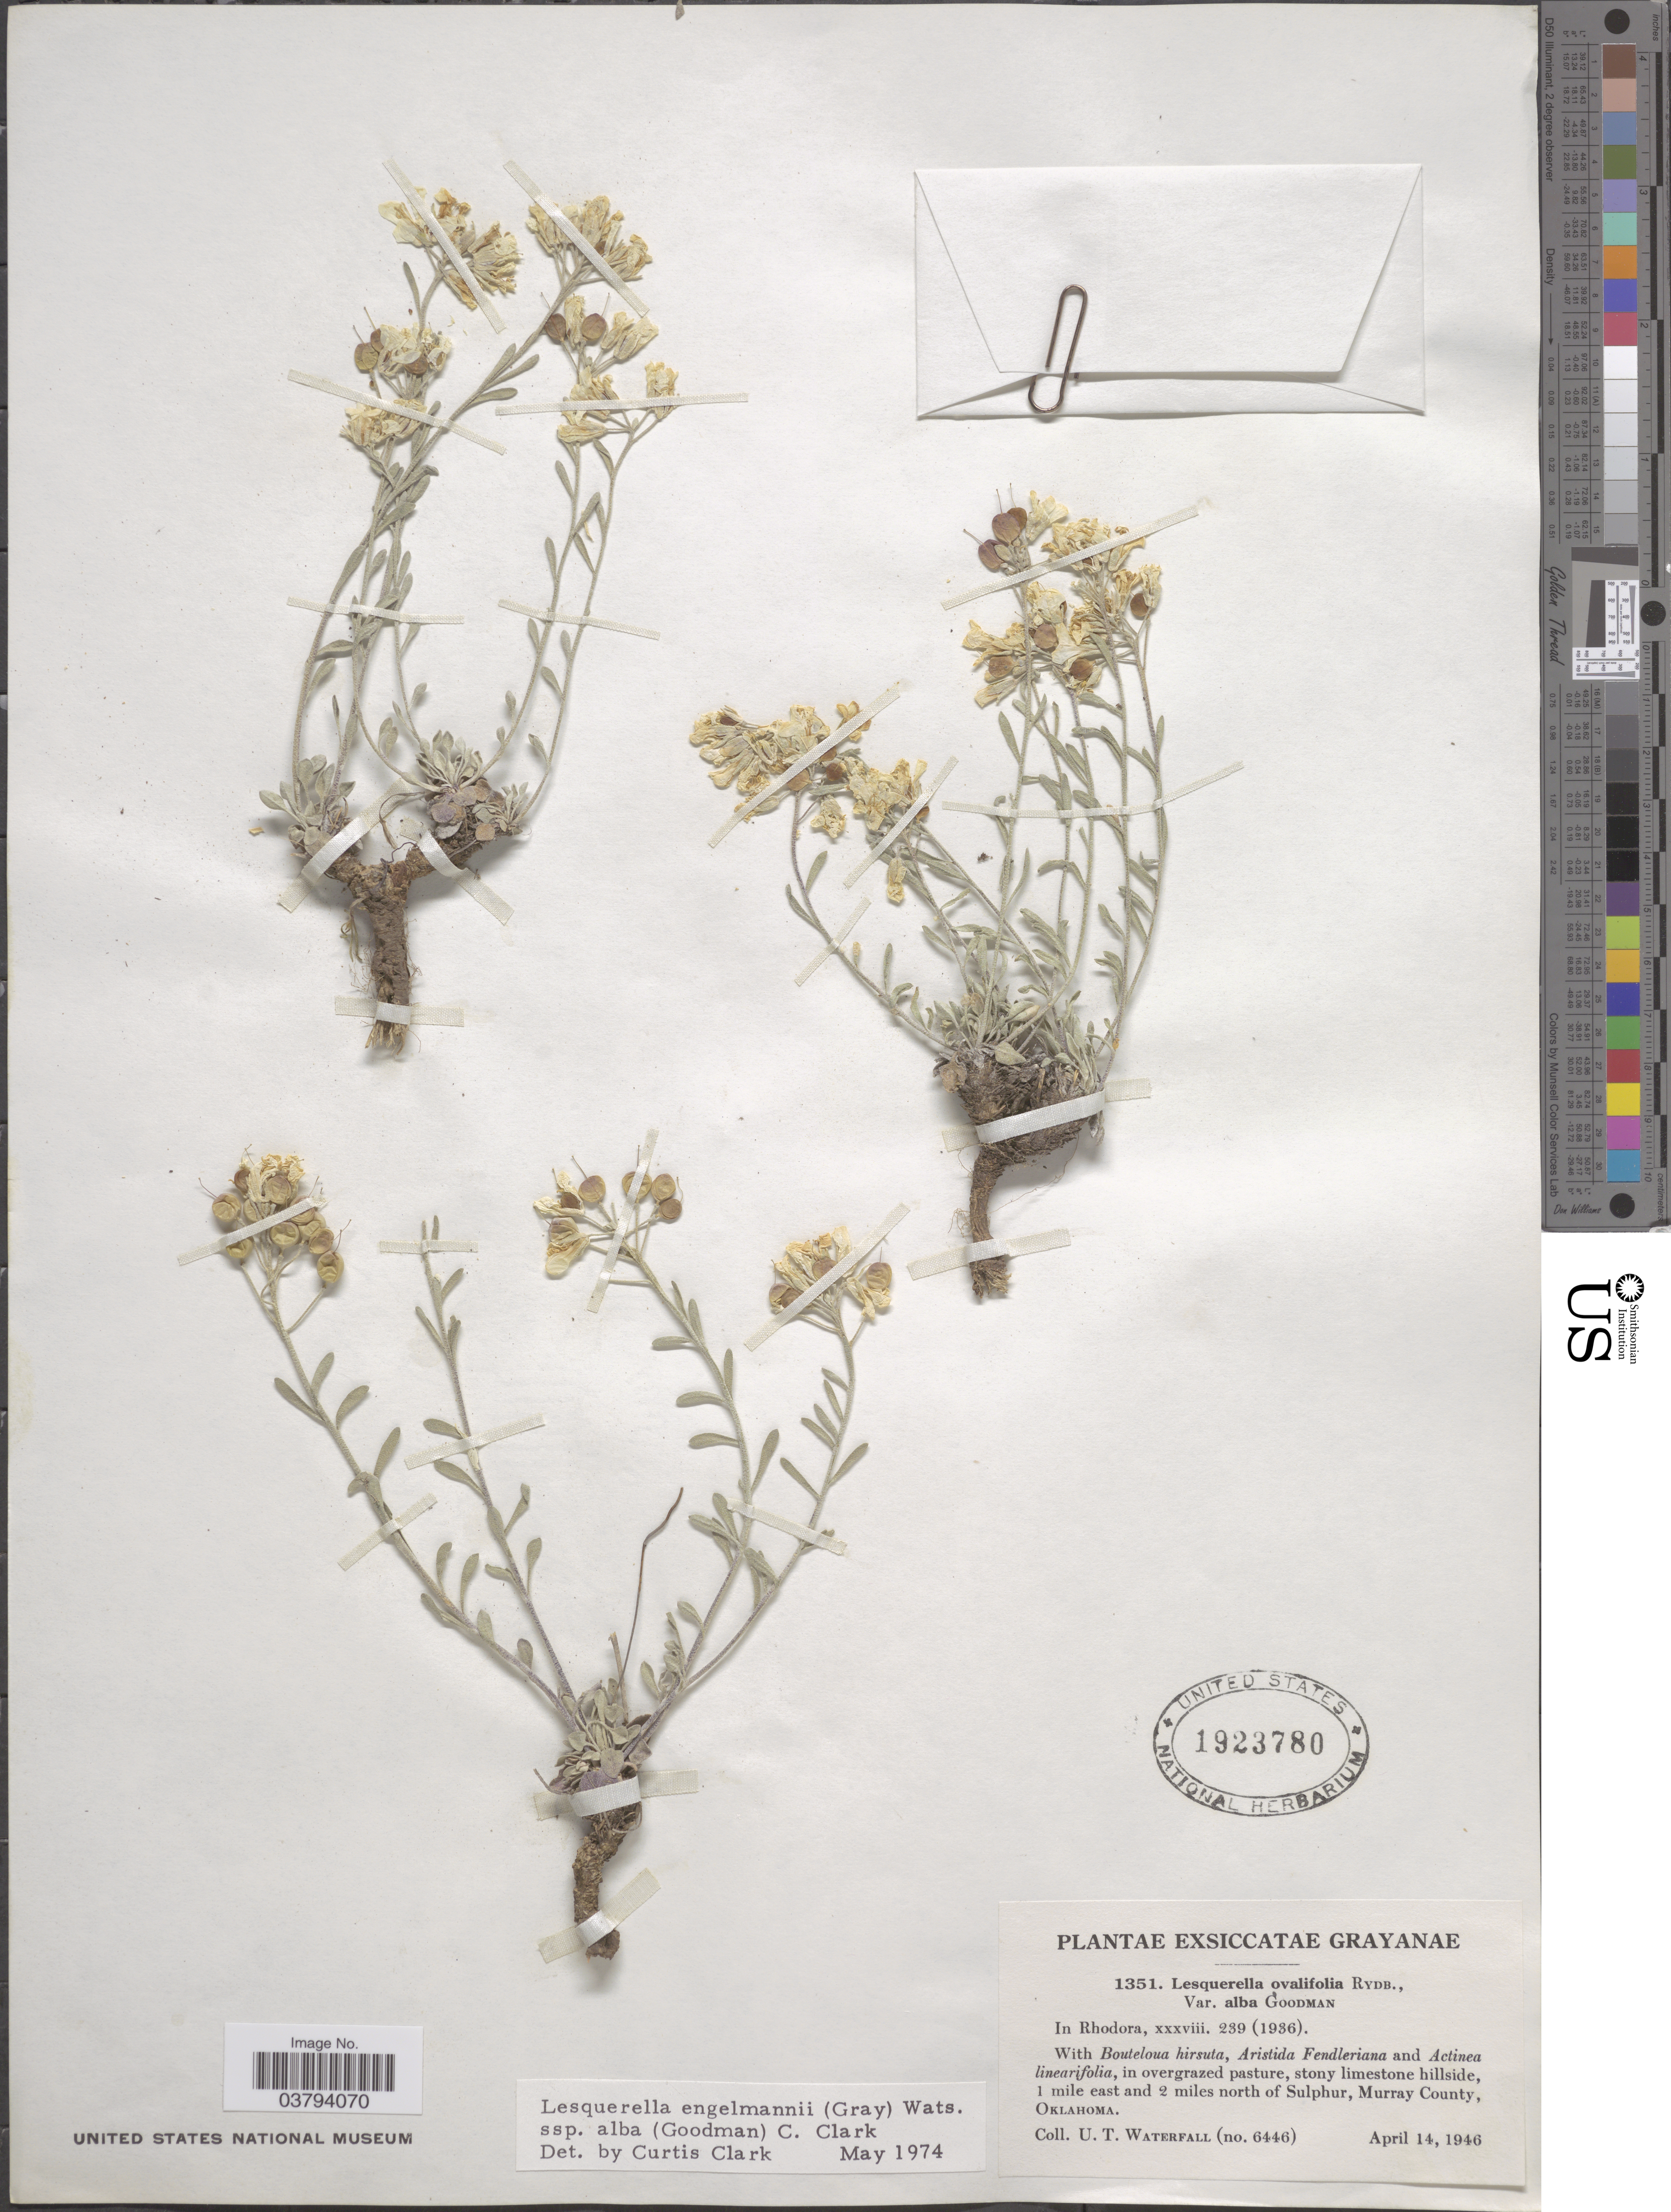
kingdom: Plantae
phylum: Tracheophyta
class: Magnoliopsida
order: Brassicales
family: Brassicaceae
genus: Lesquerella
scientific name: Lesquerella ovalifolia subsp. alba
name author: (Goodman) Rollins & E.A. Shaw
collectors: U. T. Waterfall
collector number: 6446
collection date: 1946-04-14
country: United States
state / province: Oklahoma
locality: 1 mile east and 2 miles north of Sulphur, Murray County.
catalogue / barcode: US 1923780